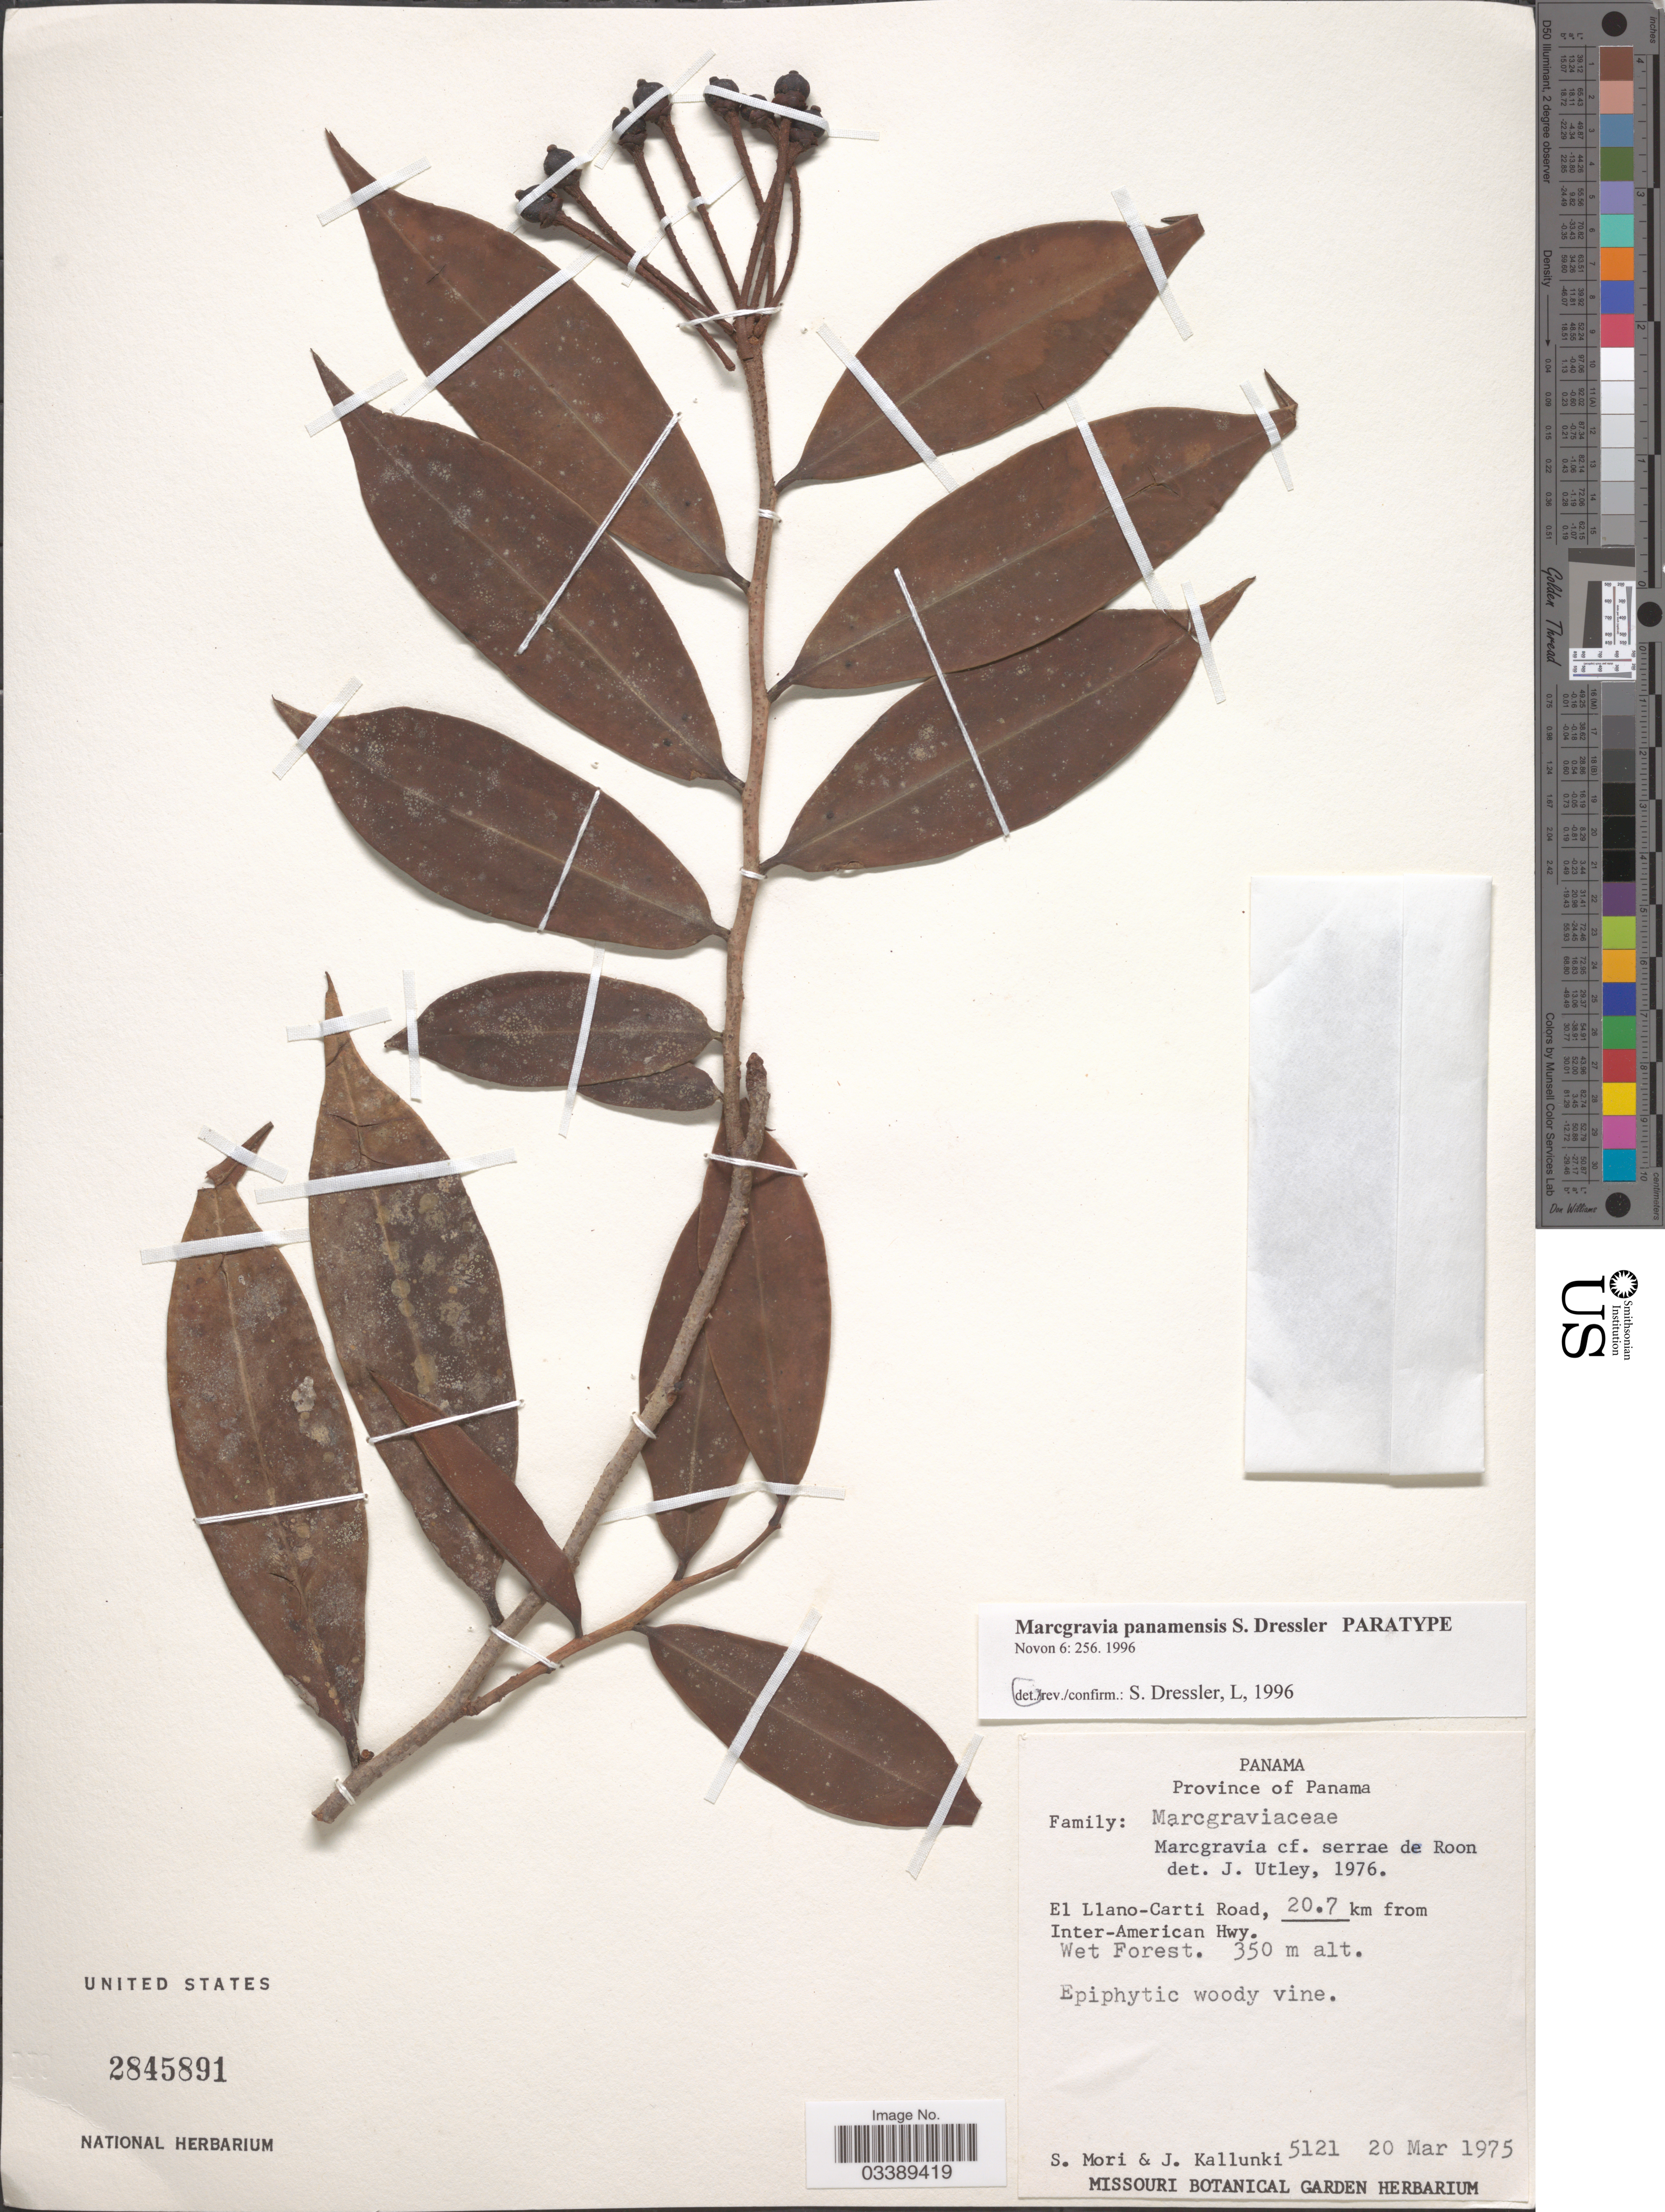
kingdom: Plantae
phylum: Tracheophyta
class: Magnoliopsida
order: Ericales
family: Marcgraviaceae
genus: Marcgravia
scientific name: Marcgravia panamensis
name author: S. Dressler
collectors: S. Mori & J. Kallunki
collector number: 5121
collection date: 1975-03-20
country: Panama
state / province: Panamá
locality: El Llano-Carti Road, 20.7 km from Inter-American Hwy.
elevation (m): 350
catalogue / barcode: US 2845891